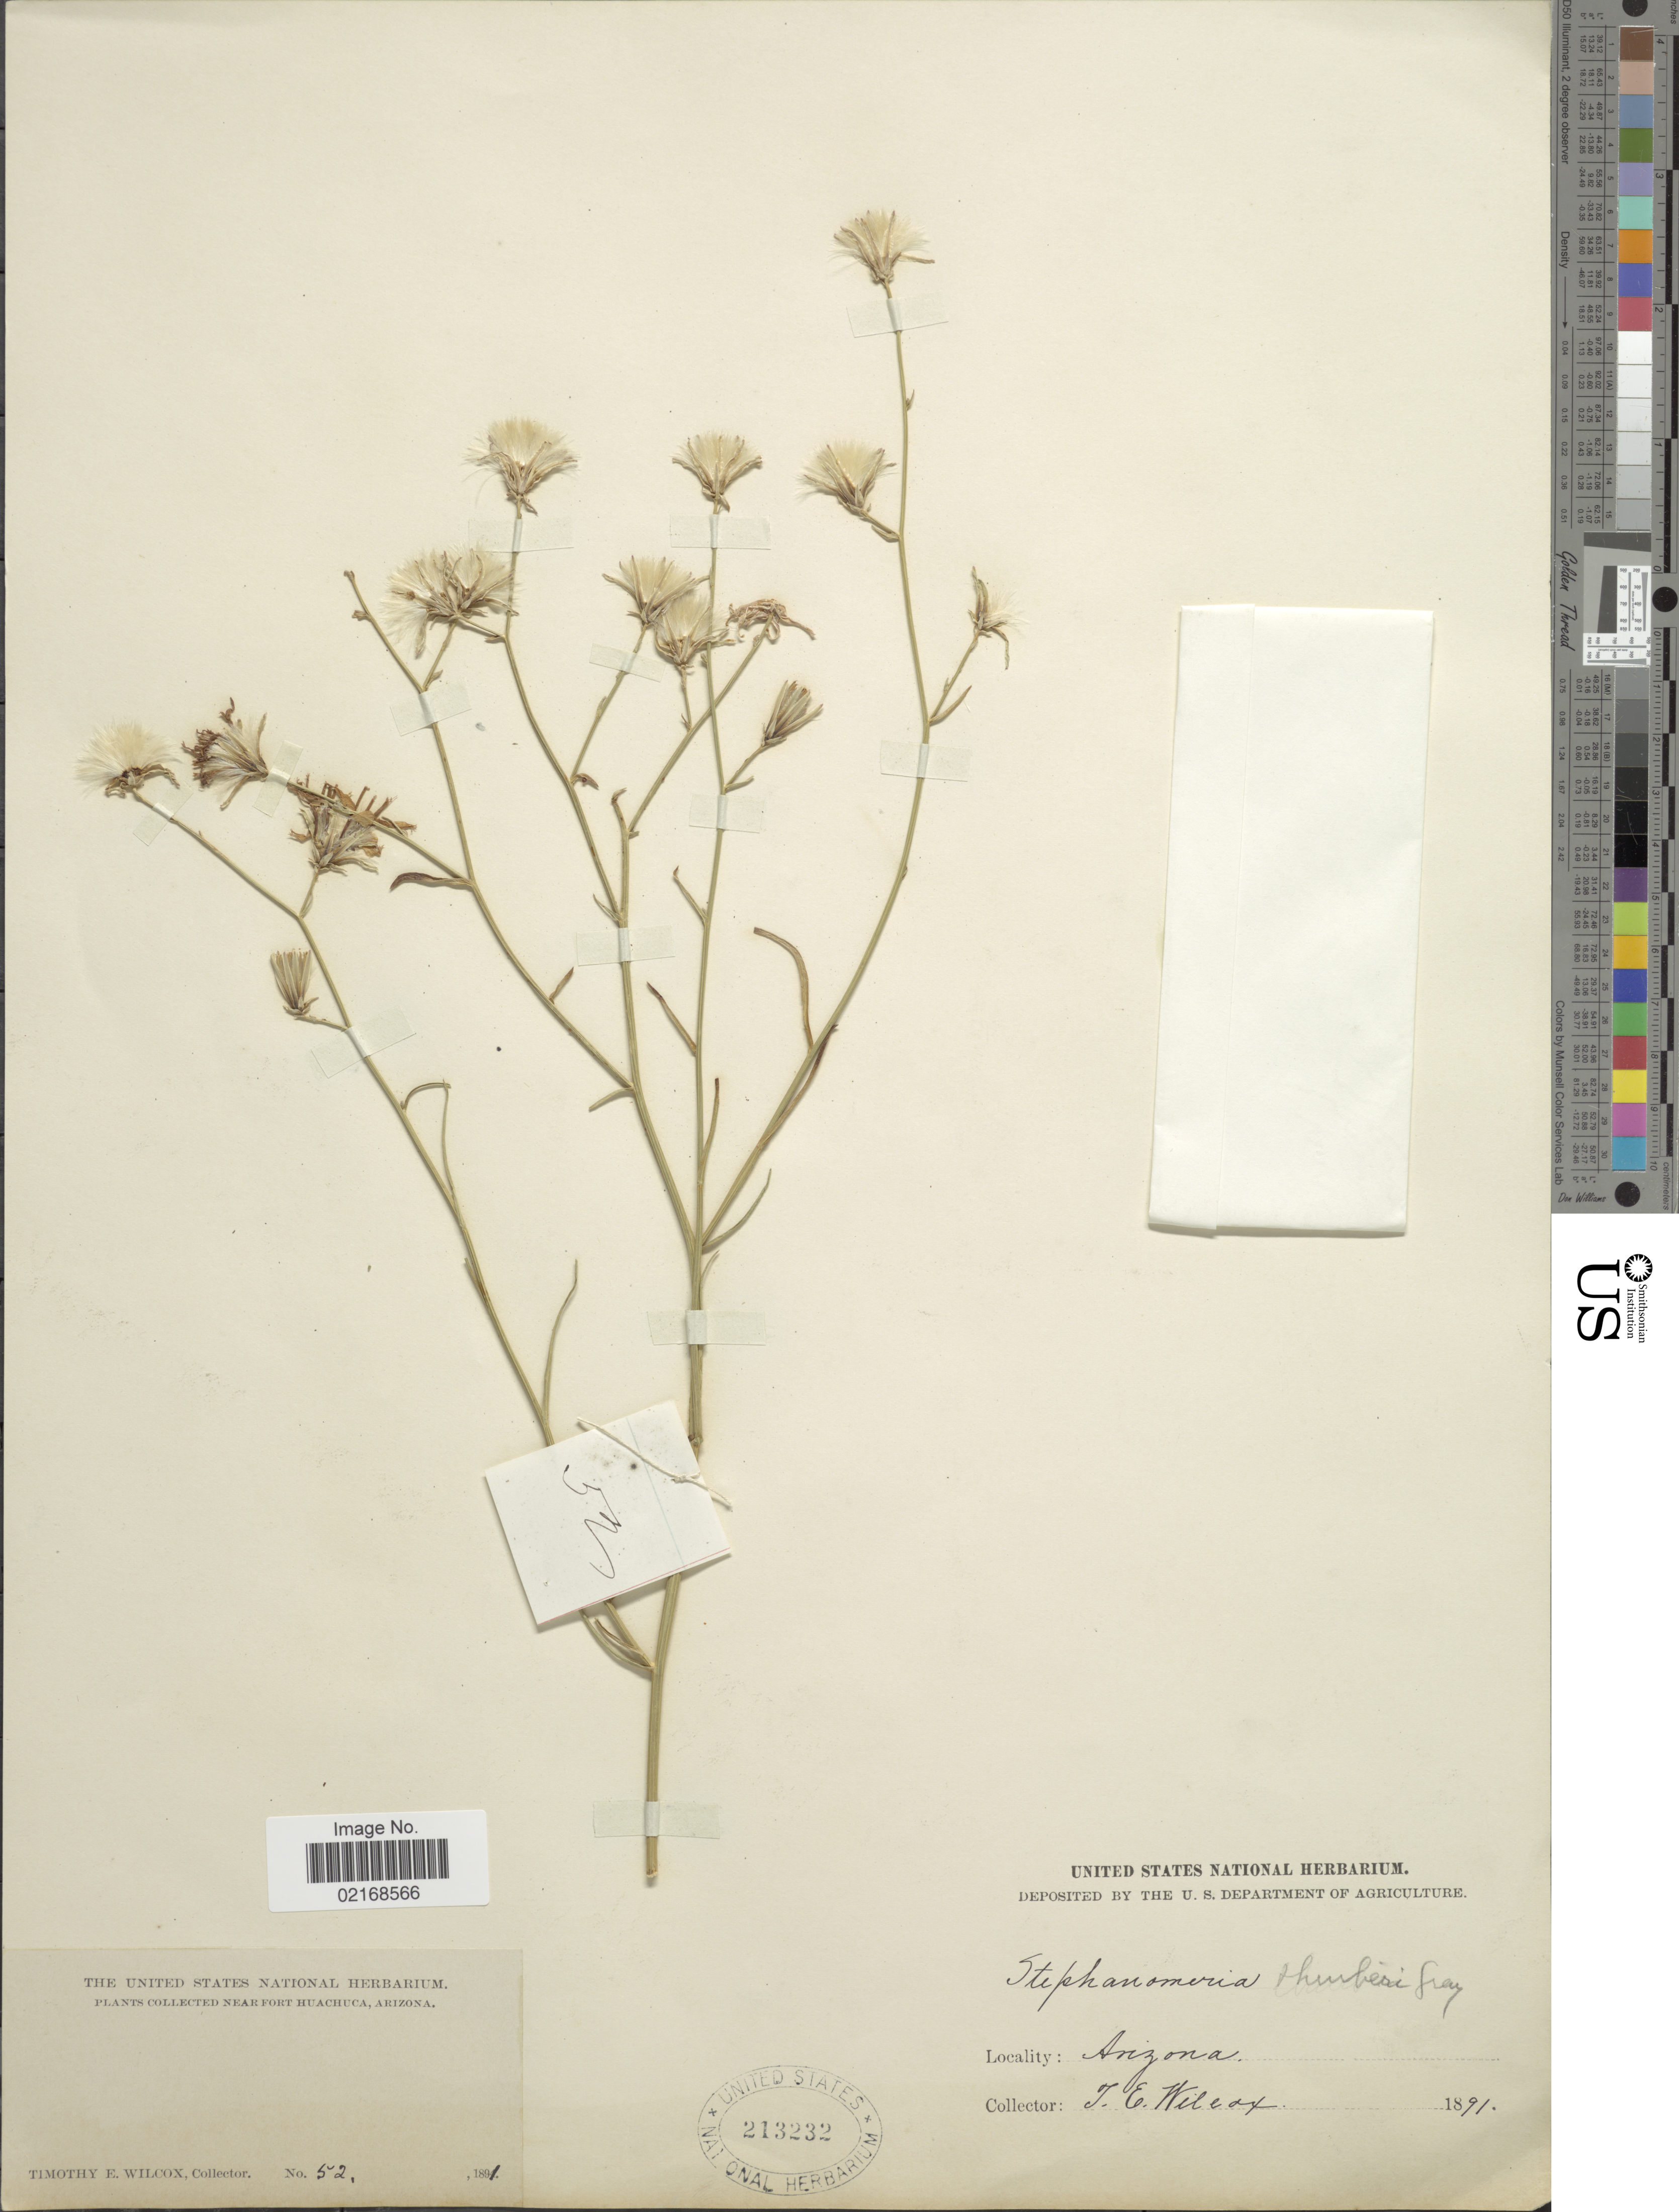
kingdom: Plantae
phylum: Tracheophyta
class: Magnoliopsida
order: Asterales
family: Asteraceae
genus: Stephanomeria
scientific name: Stephanomeria thurberi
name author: A. Gray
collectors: T. E. Wilcox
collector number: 52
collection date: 1891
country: United States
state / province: Arizona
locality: Near Fort Huachuca, Arizona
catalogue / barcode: US 213232